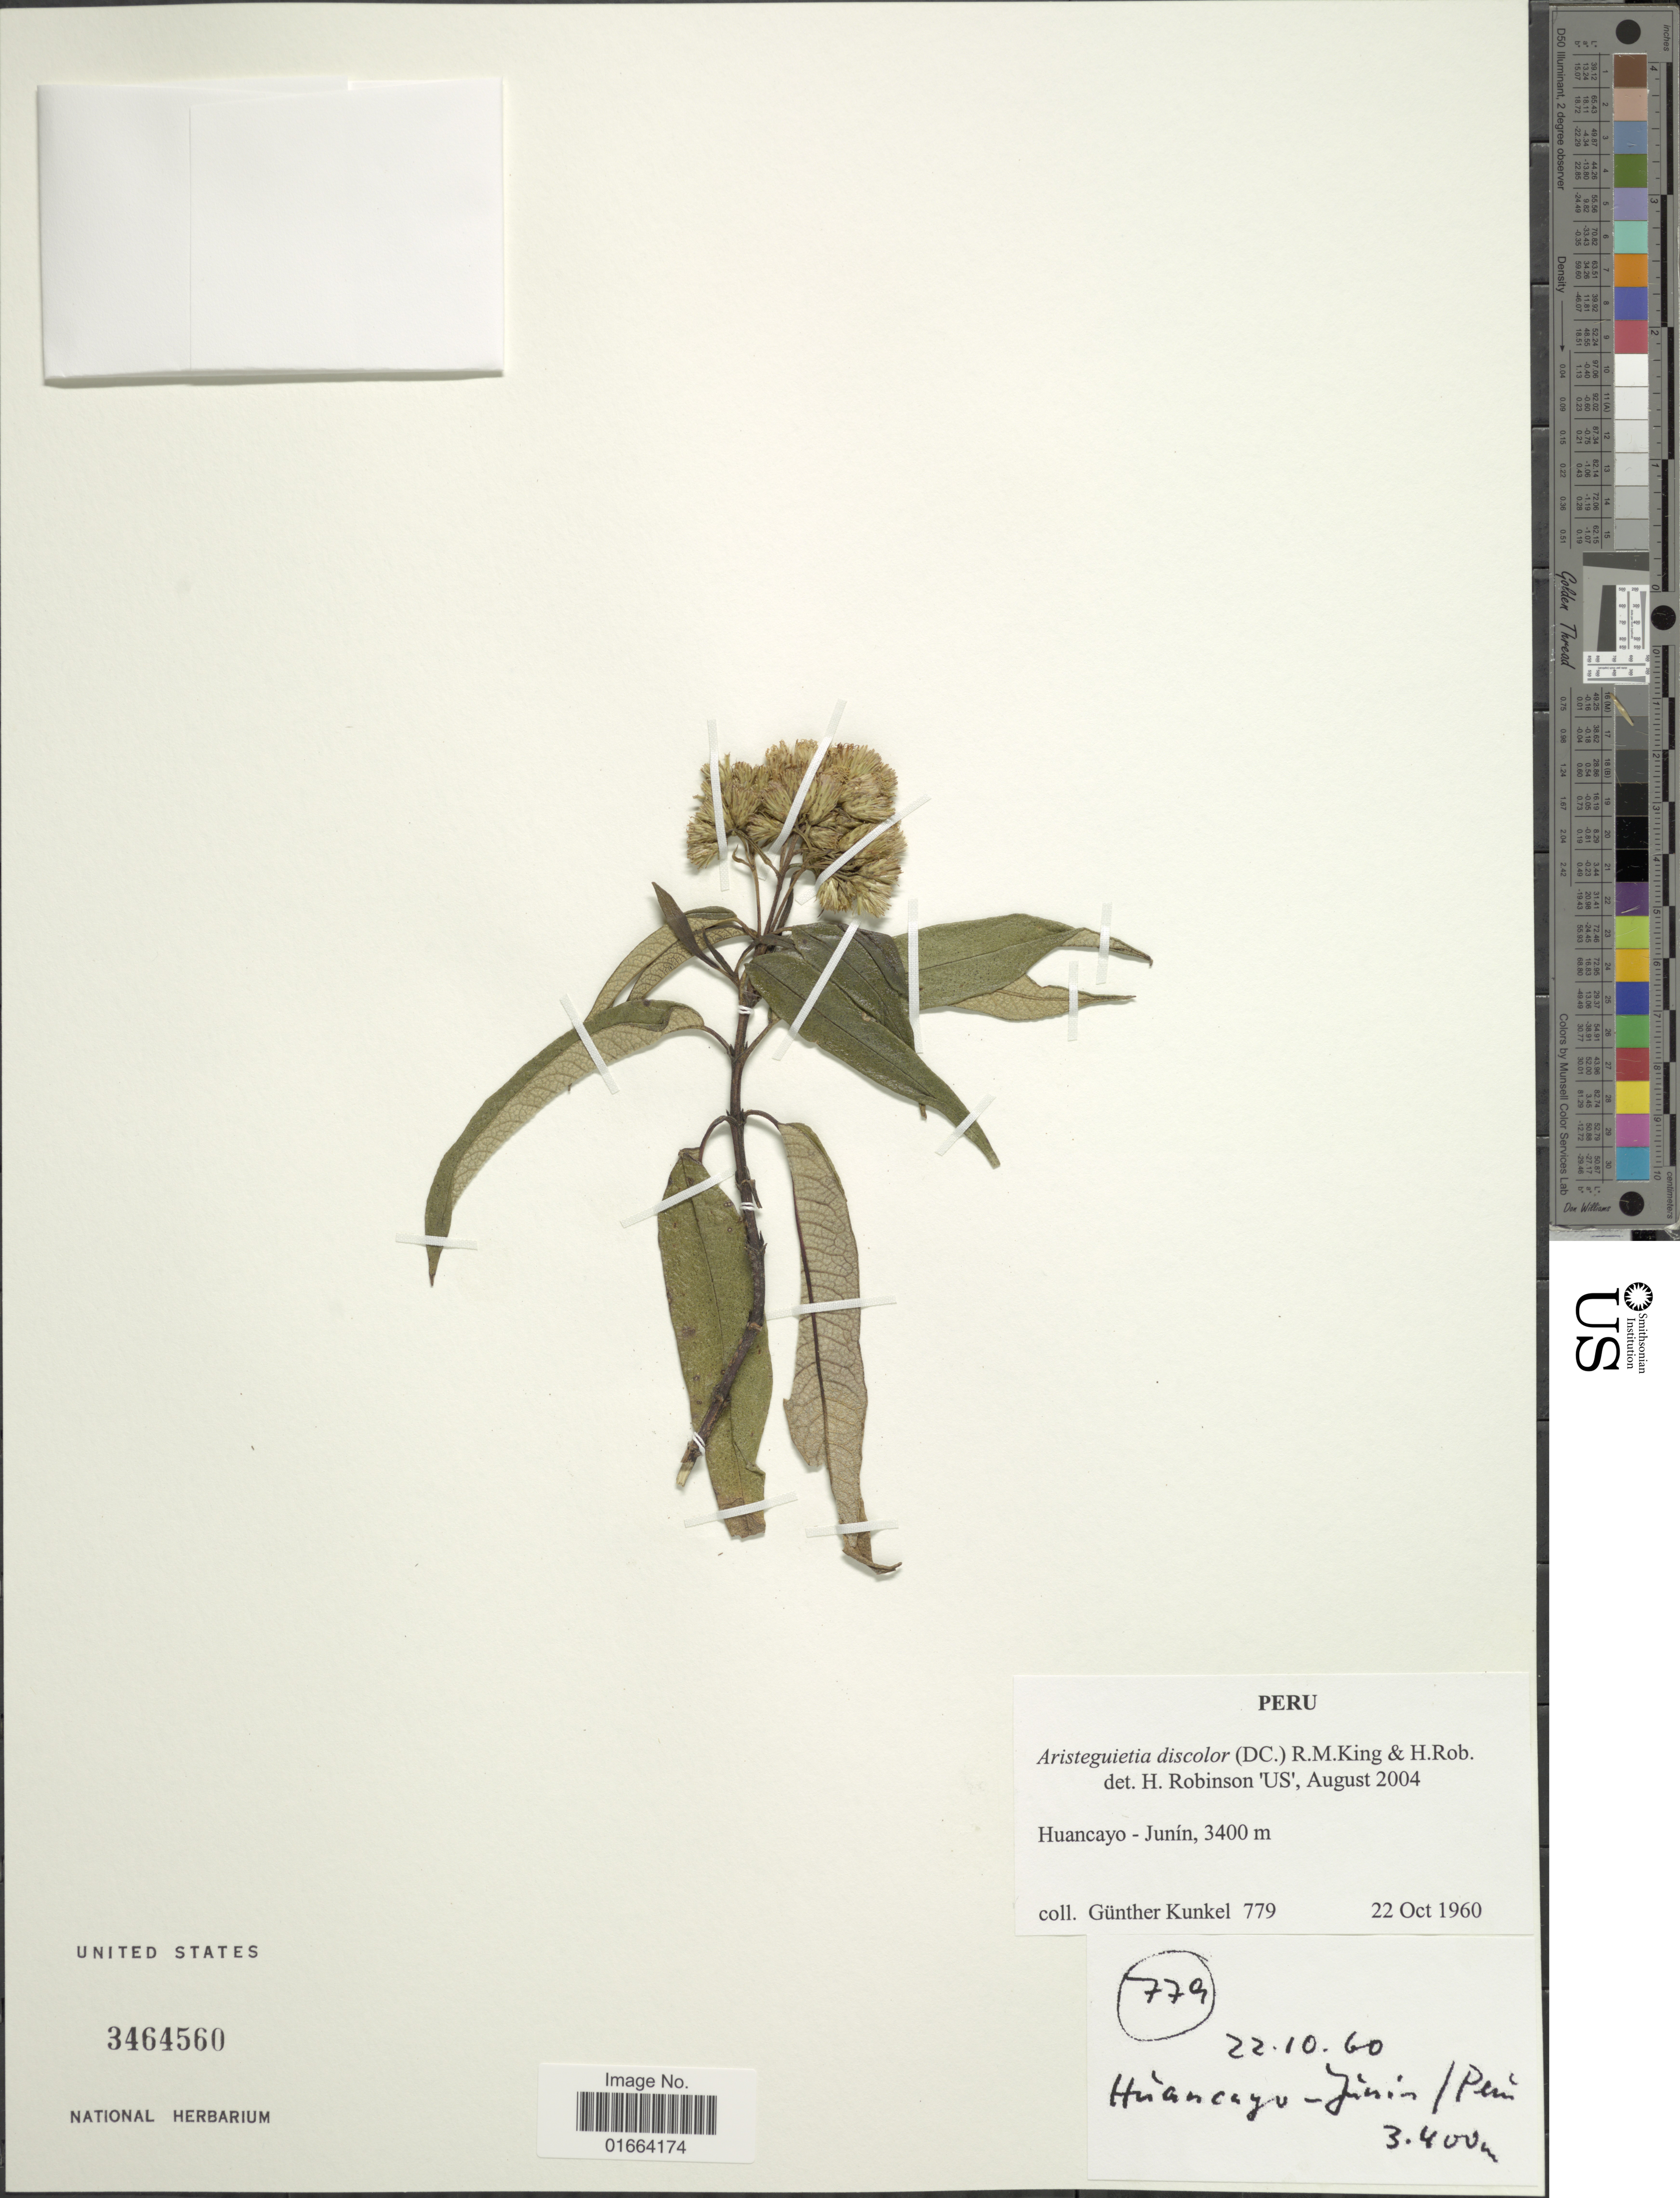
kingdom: Plantae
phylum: Tracheophyta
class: Magnoliopsida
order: Asterales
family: Asteraceae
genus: Aristeguietia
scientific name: Aristeguietia discolor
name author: (DC.) R.M. King & H. Rob.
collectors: G. Kunkel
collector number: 779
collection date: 1960-10-22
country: Peru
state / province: Junín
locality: Huancayo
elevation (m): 3400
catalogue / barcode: US 3464560